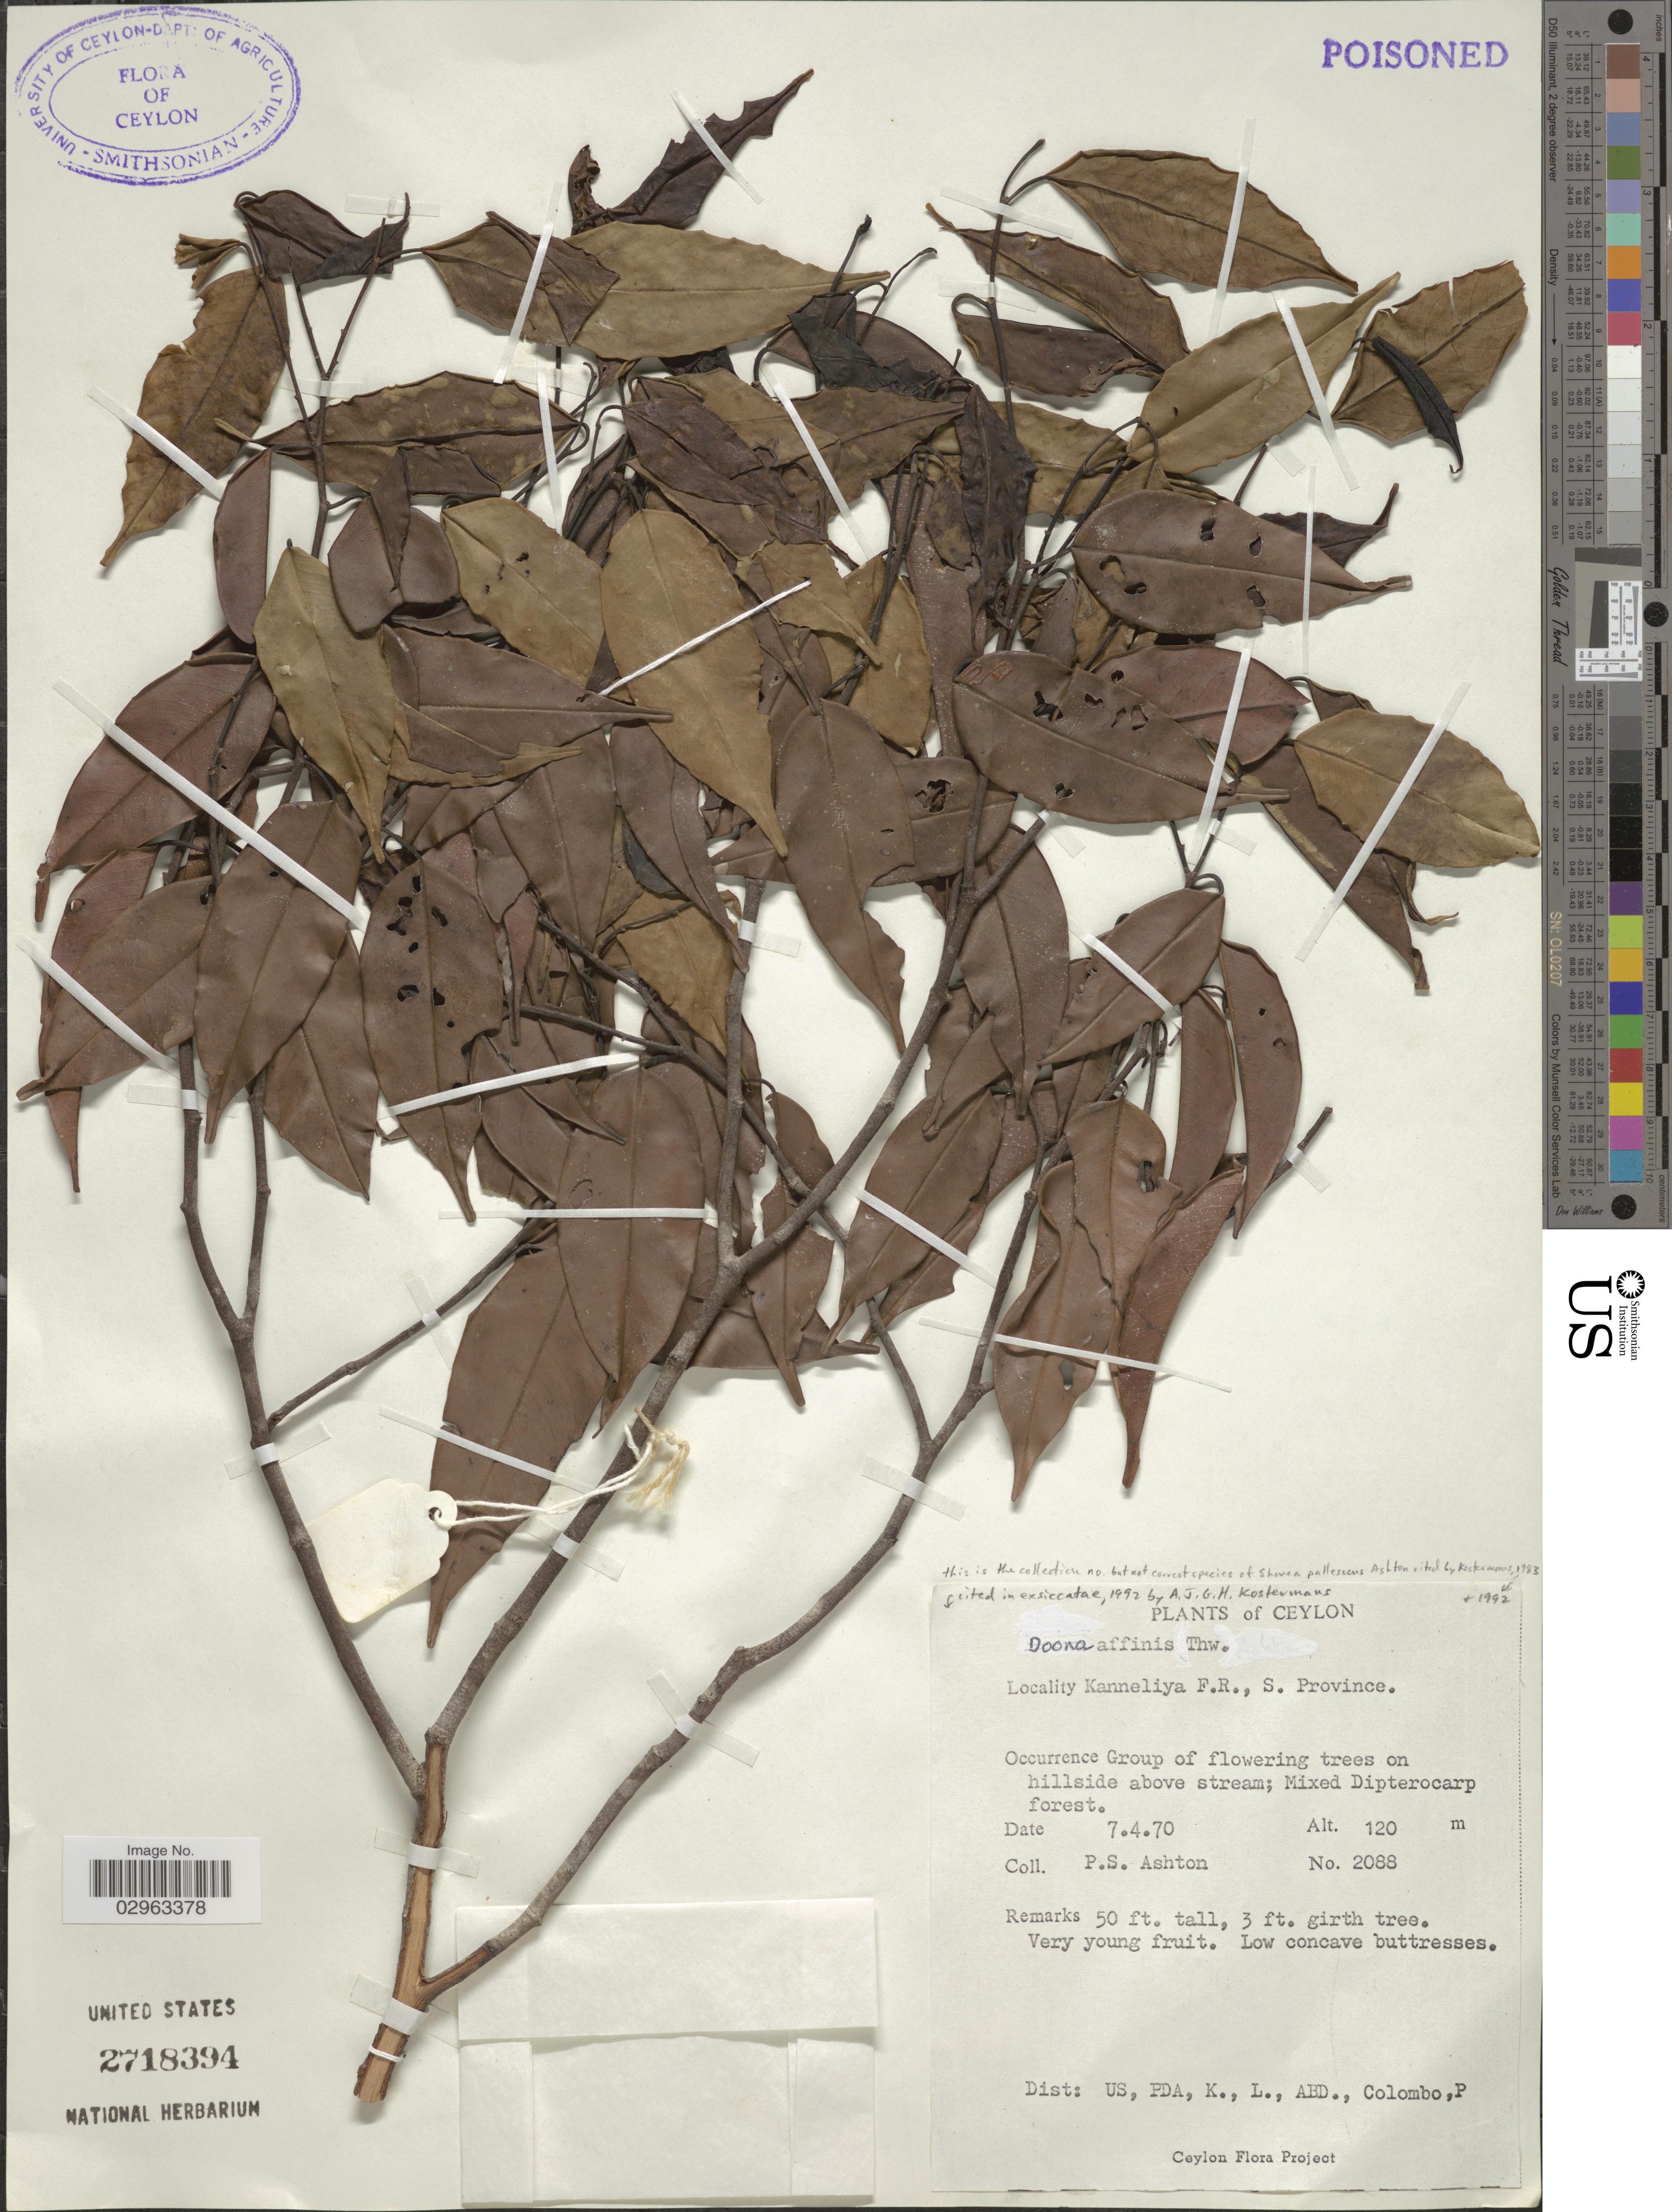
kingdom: Plantae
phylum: Tracheophyta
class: Magnoliopsida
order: Malvales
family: Dipterocarpaceae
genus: Doona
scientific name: Doona affinis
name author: Thwaites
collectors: P. S. Ashton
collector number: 2088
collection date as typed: Transcribed d/m/y: 7/4/70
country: Sri Lanka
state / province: Southern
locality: Ceylon, Kanneliya F.R., S. Province.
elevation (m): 120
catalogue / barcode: US 2718394